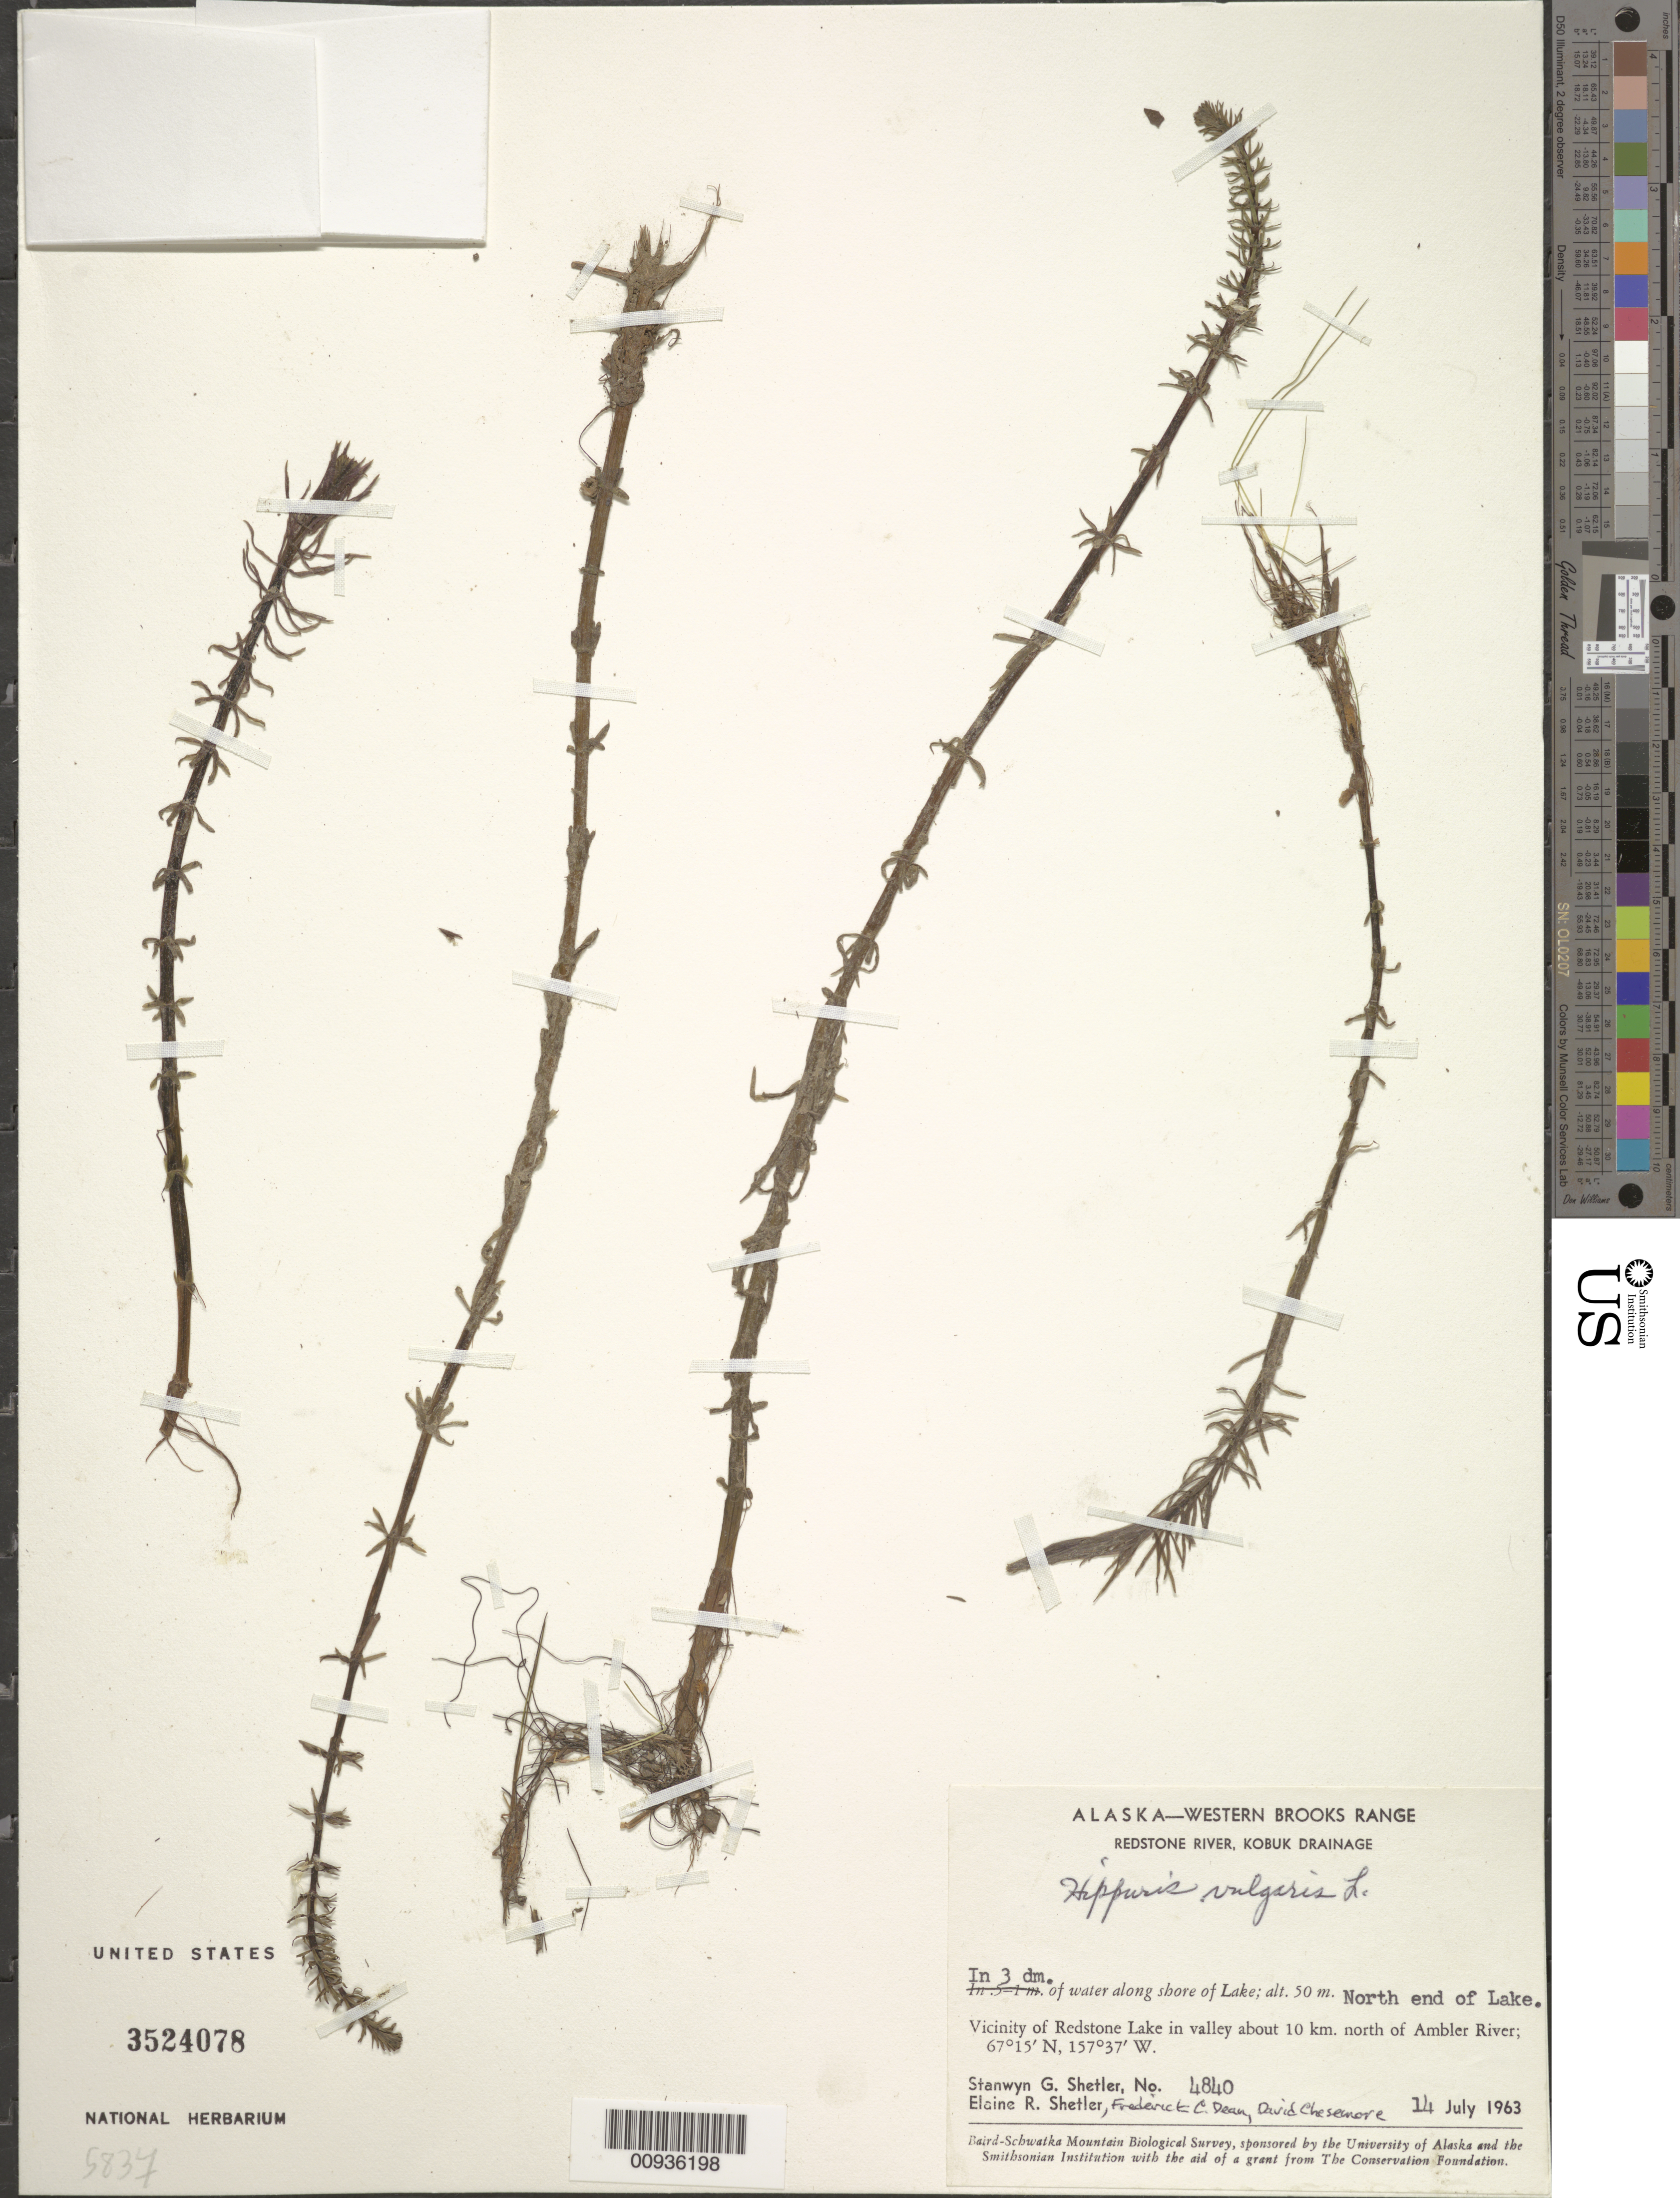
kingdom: Plantae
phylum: Tracheophyta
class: Magnoliopsida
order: Lamiales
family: Plantaginaceae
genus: Hippuris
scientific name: Hippuris vulgaris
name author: L.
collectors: S. Shetler, E. R. Shetler & F. C. Dean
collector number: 4840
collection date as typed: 14 Jul 1963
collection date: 1963-07-14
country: United States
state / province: Alaska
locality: Vicinity of Redstone Lake in valley about 10 km. north of Ambler River. North of Lake. Western Brooks Range, Redstone River, Kobuk Drainage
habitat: In 3 dm. of water along shore of Lake.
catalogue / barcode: US 3524078